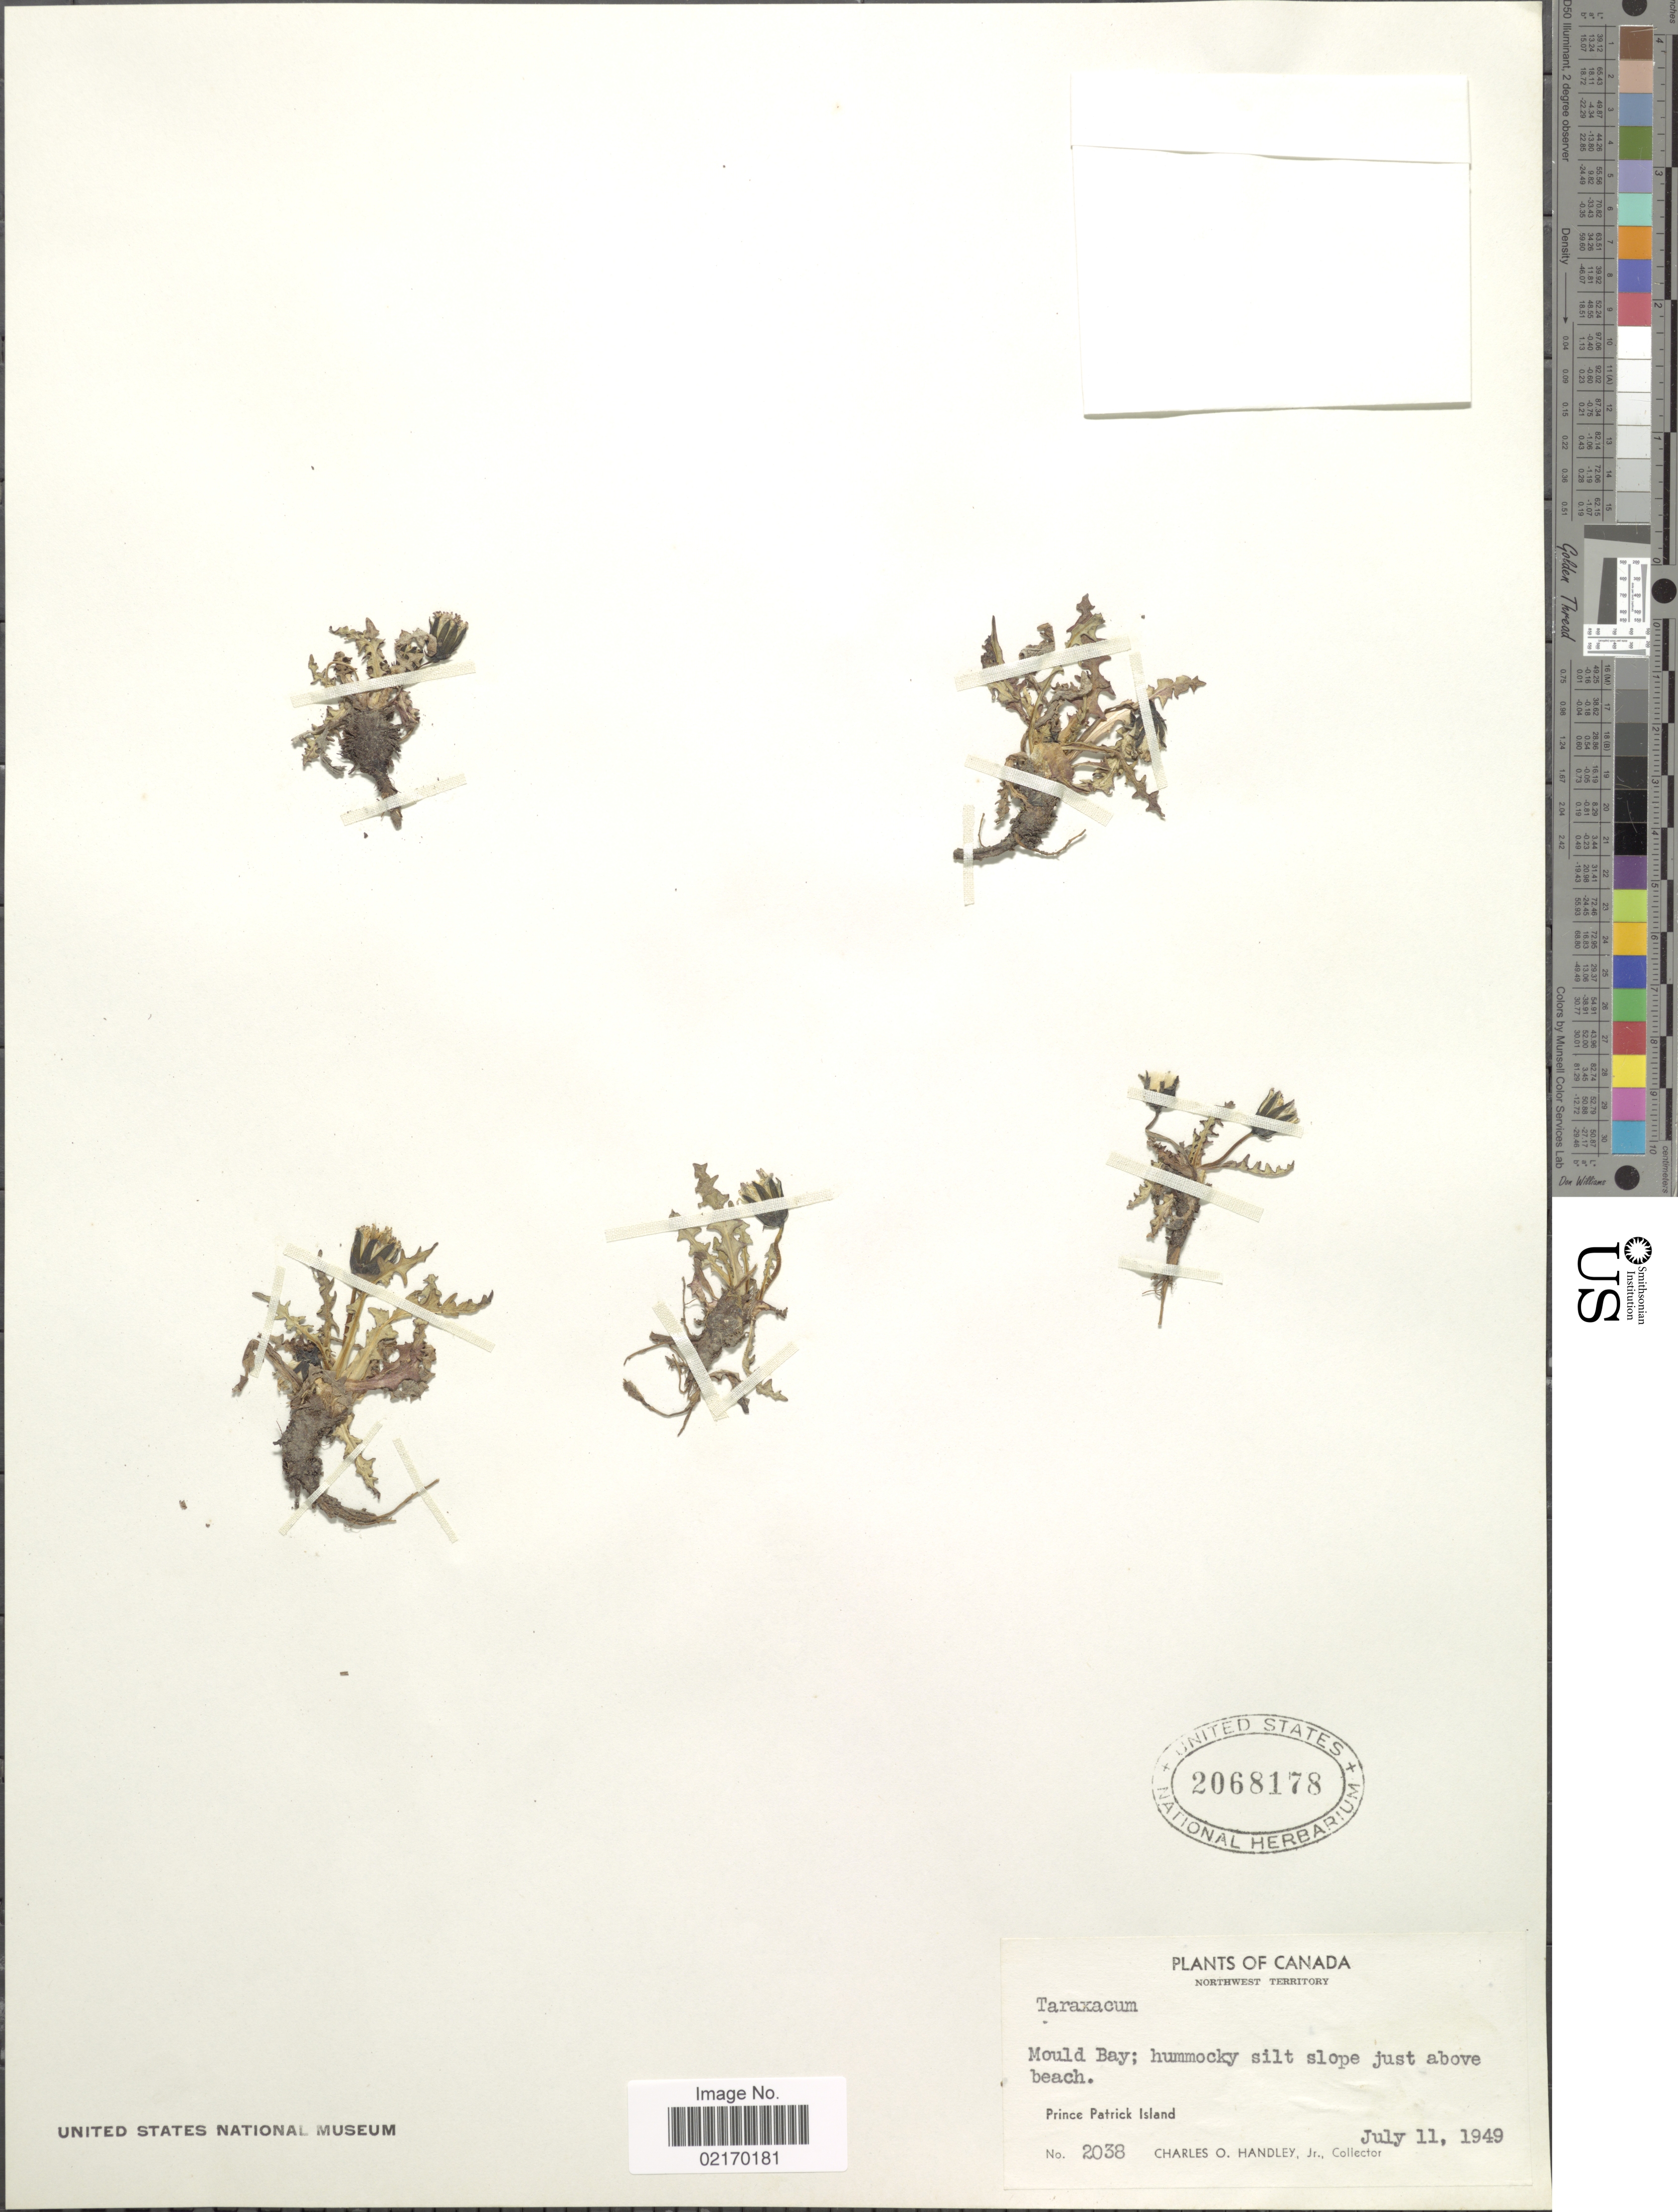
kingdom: Plantae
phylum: Tracheophyta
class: Magnoliopsida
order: Asterales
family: Asteraceae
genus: Taraxacum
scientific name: Taraxacum sp.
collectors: C. Handley Jr.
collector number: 2038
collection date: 1949-07-11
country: Canada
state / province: Northwest Territories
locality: Mould Bay; hummocky silt slope just above beach, Prince Patrick Island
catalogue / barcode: US 2068178